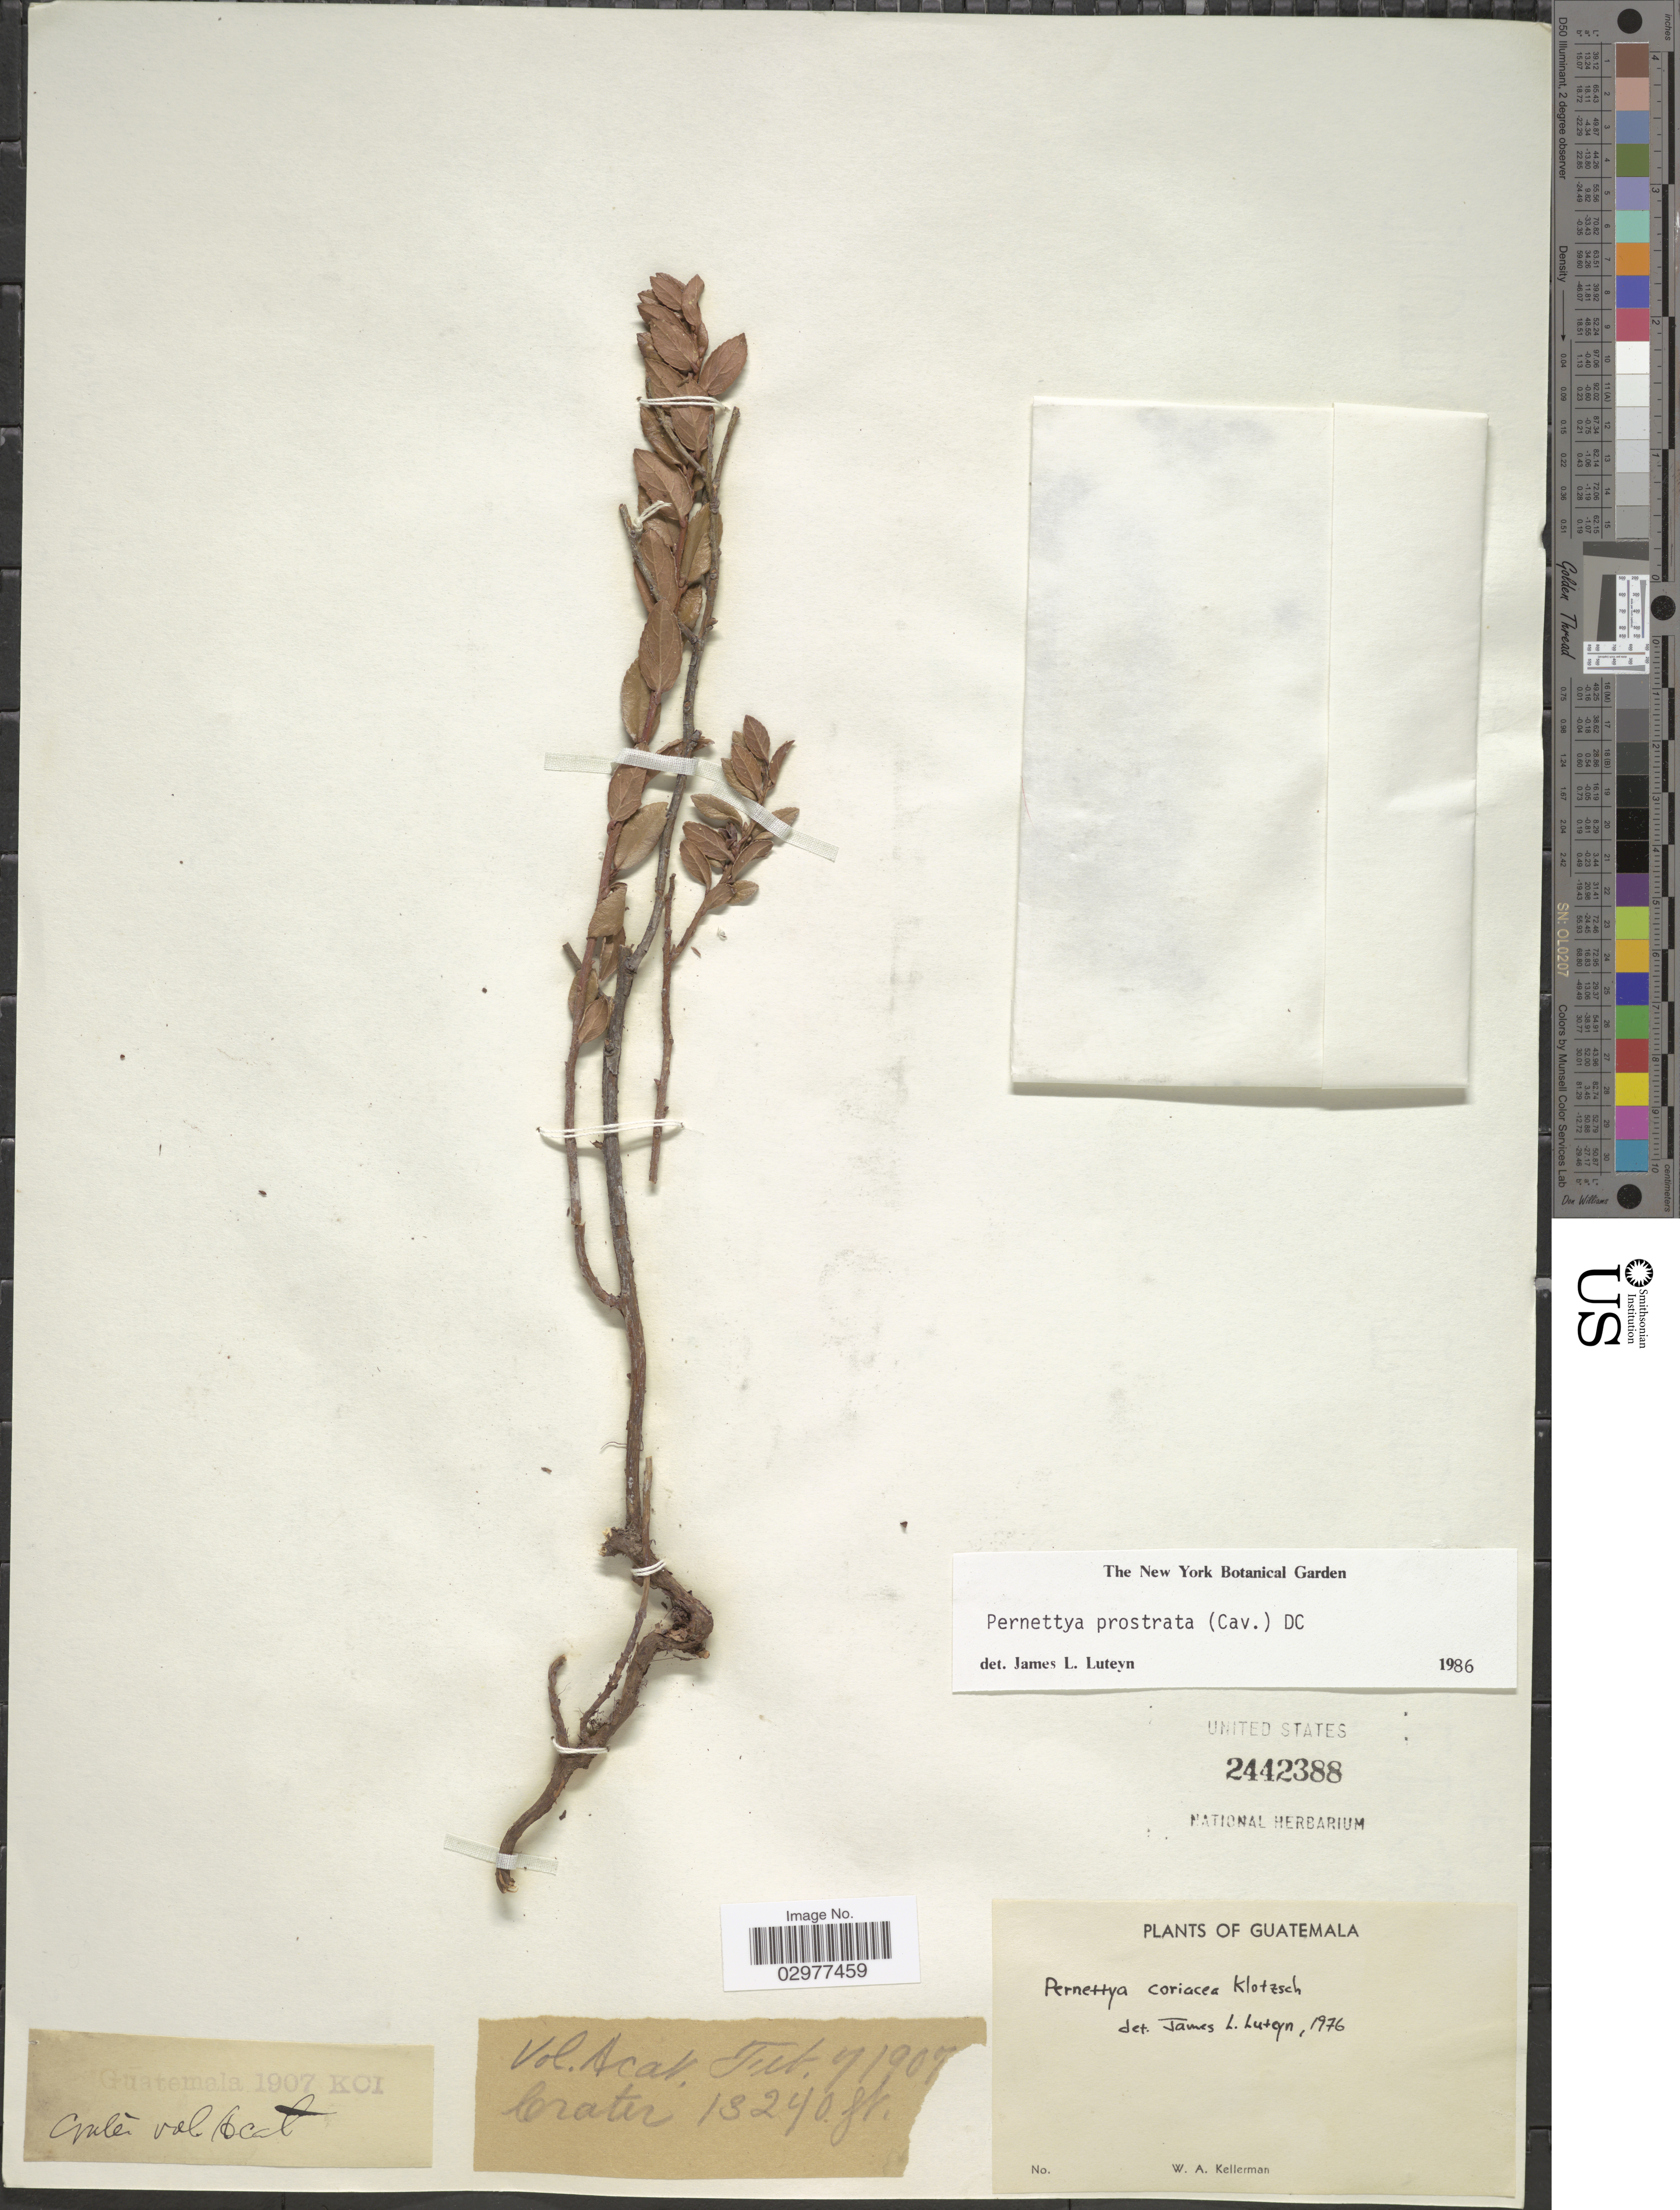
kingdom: Plantae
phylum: Tracheophyta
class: Magnoliopsida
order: Ericales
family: Ericaceae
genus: Pernettya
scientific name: Pernettya prostrata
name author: (Cav.) DC.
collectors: W. Kellerman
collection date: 1907-02-07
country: Guatemala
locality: Vol. Acat Crater.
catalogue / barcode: US 2442388